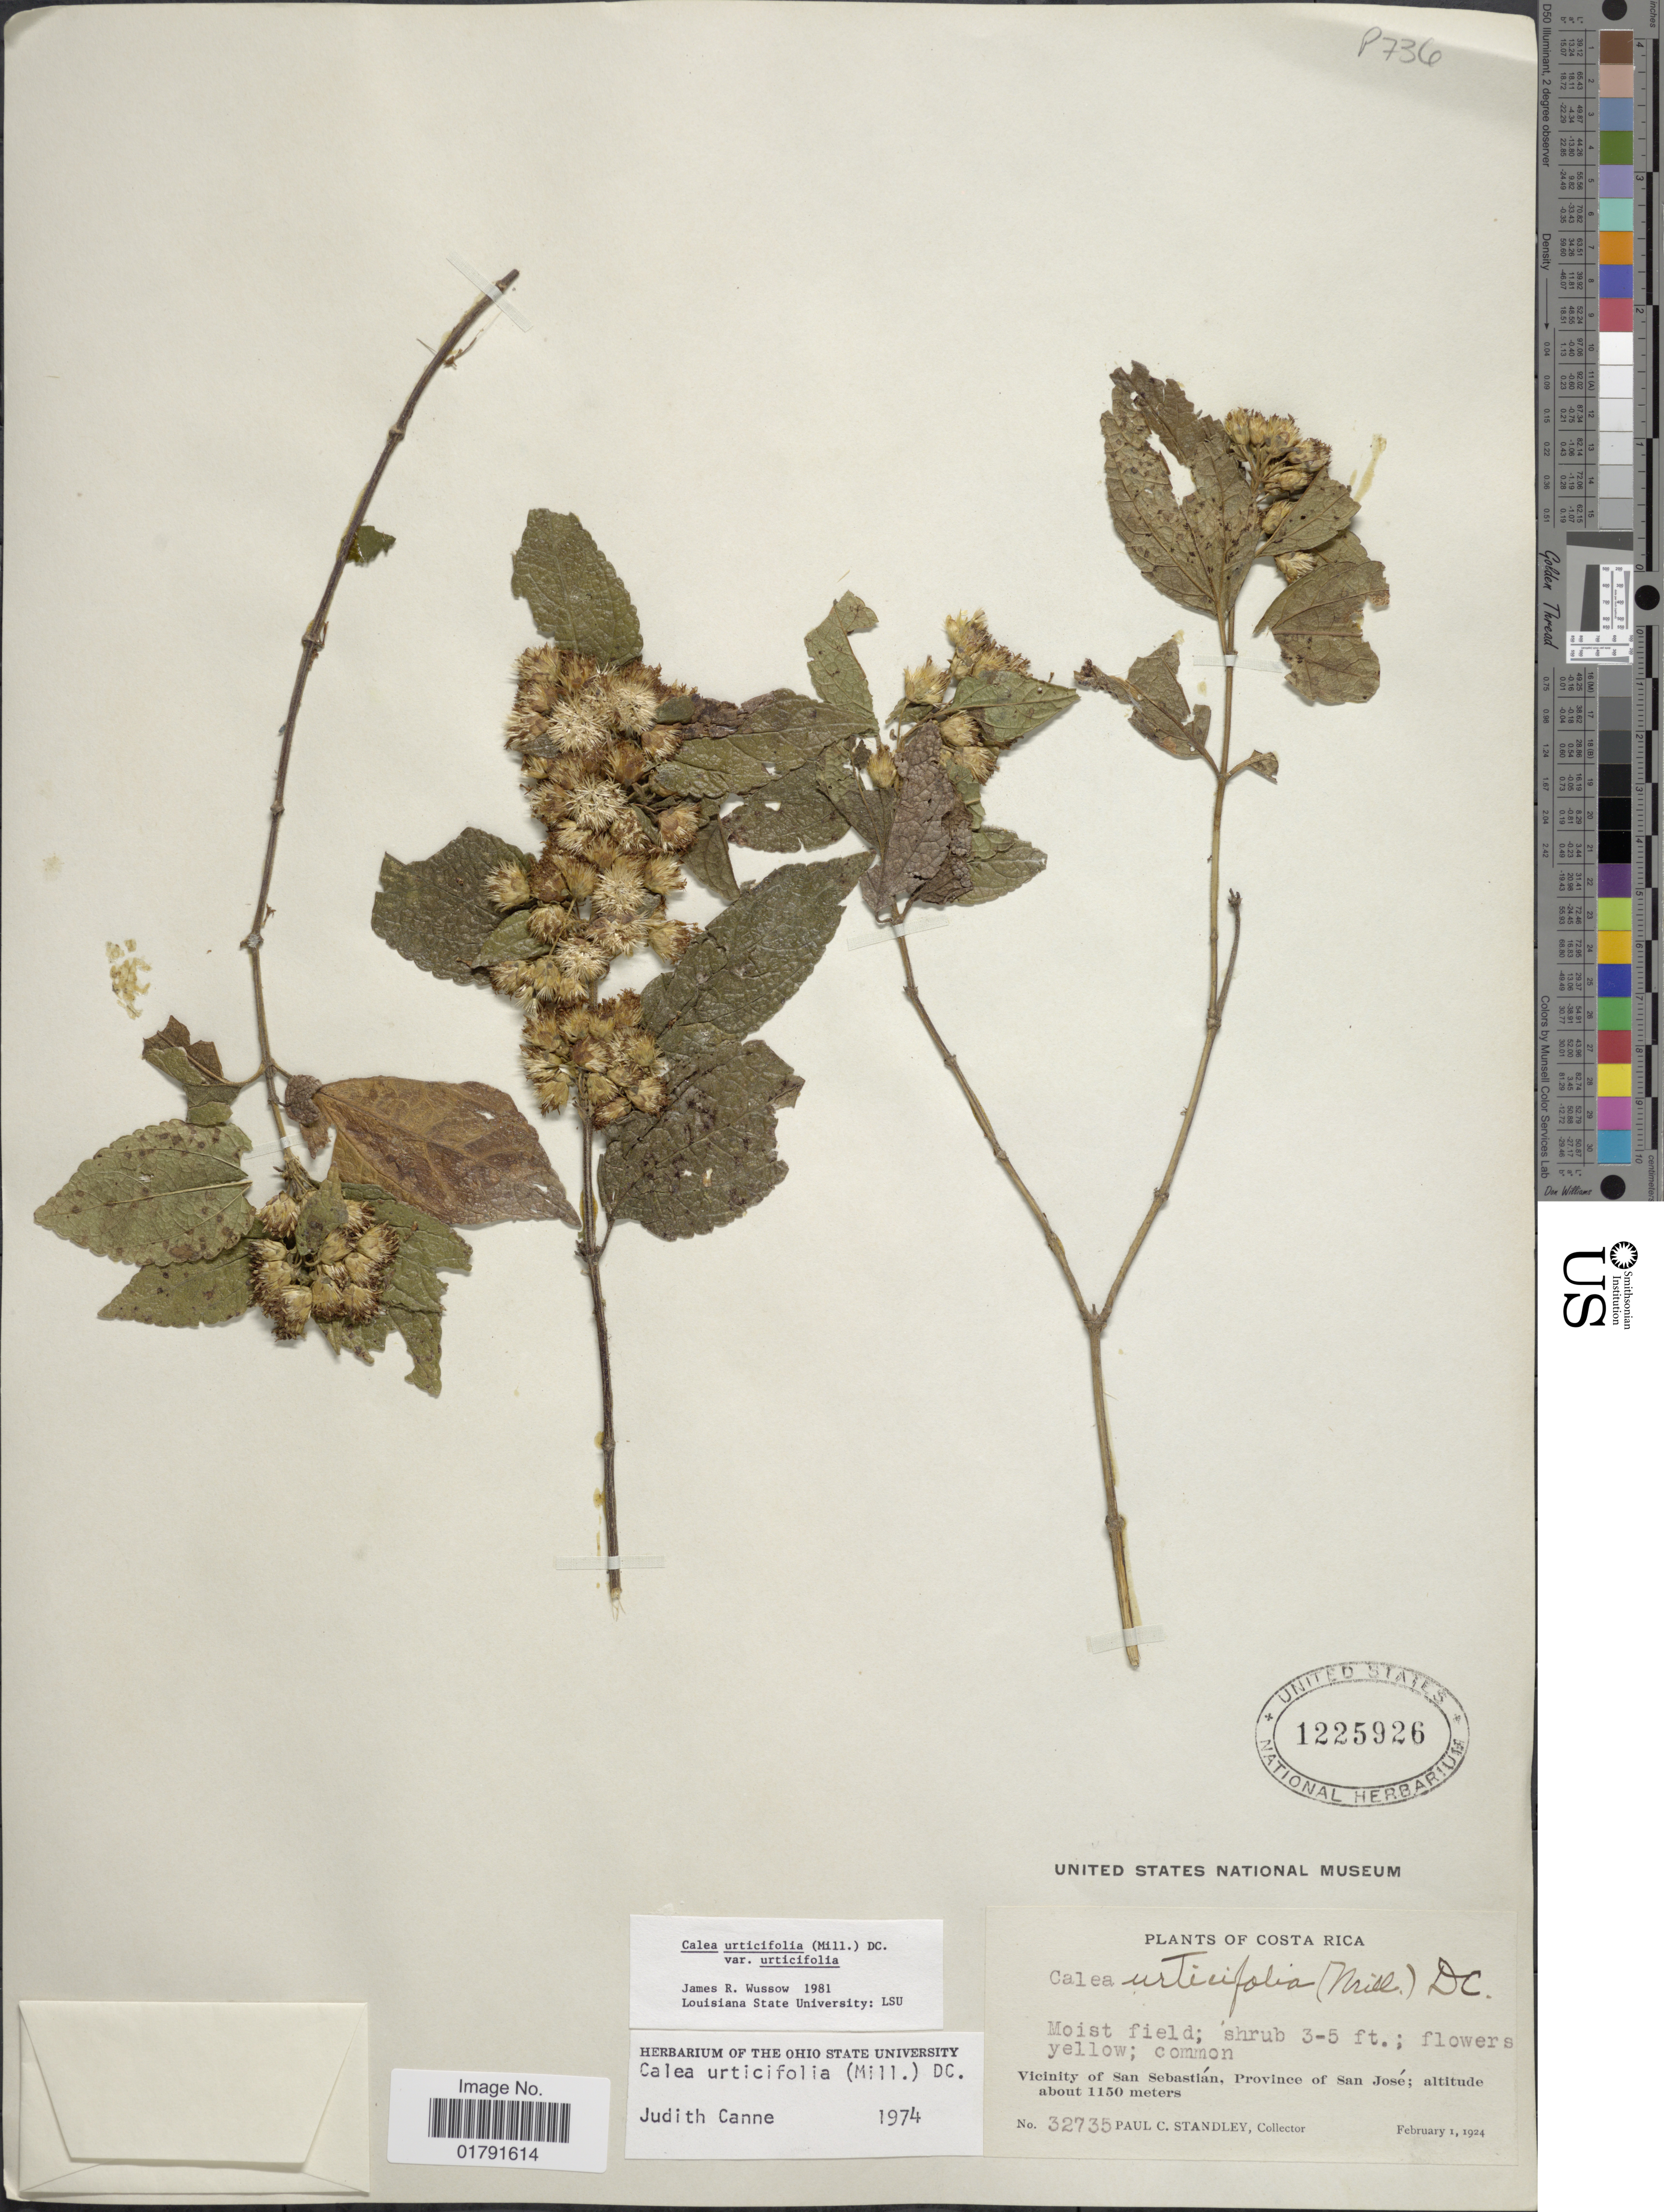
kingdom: Plantae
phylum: Tracheophyta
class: Magnoliopsida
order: Asterales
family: Asteraceae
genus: Calea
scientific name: Calea urticifolia var. urticifolia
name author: (Mill.) DC.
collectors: P. C. Standley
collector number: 32735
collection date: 1924-02-01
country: Costa Rica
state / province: San José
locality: Vicinity of San Sebastian, moist field.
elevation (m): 1150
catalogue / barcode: US 1225926